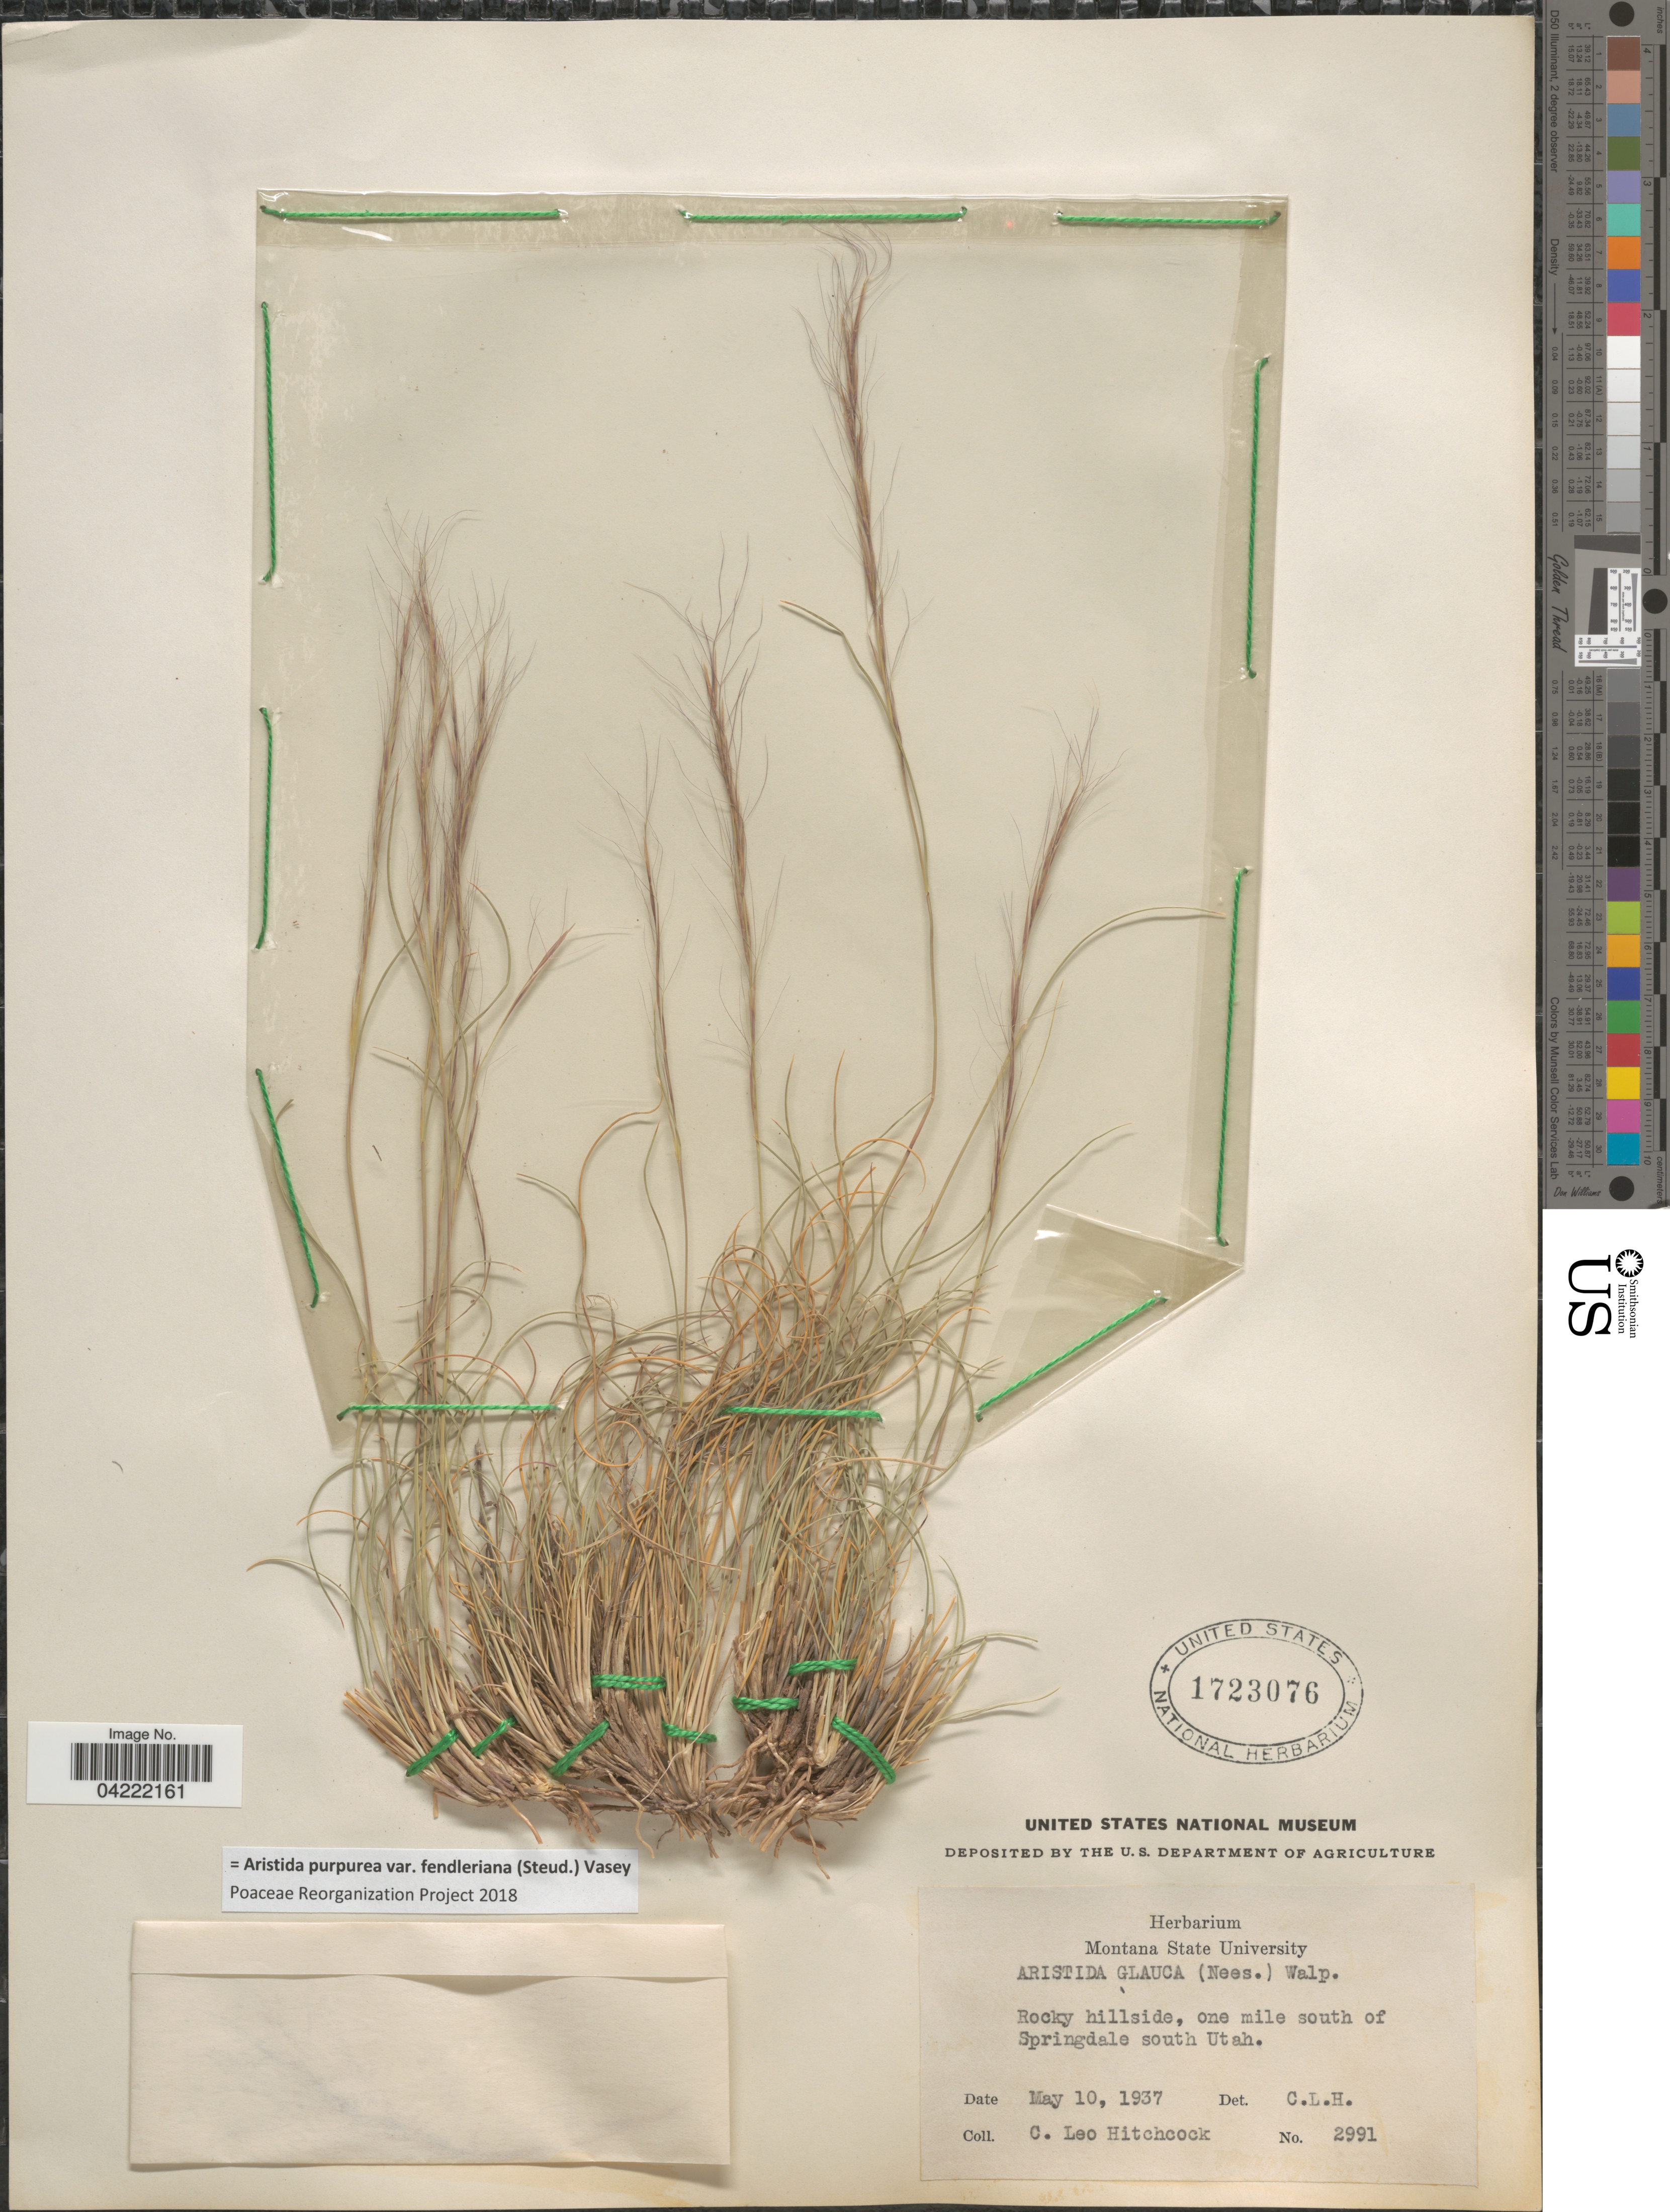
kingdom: Plantae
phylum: Tracheophyta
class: Liliopsida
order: Poales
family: Poaceae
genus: Aristida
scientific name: Aristida purpurea var. fendleriana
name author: (Steud.) Vasey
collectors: C. L. Hitchcock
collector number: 2991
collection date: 1937-05-10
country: United States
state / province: Utah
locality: Rocky hillside, one mile south of Springdale south Utah.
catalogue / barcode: US 1723076